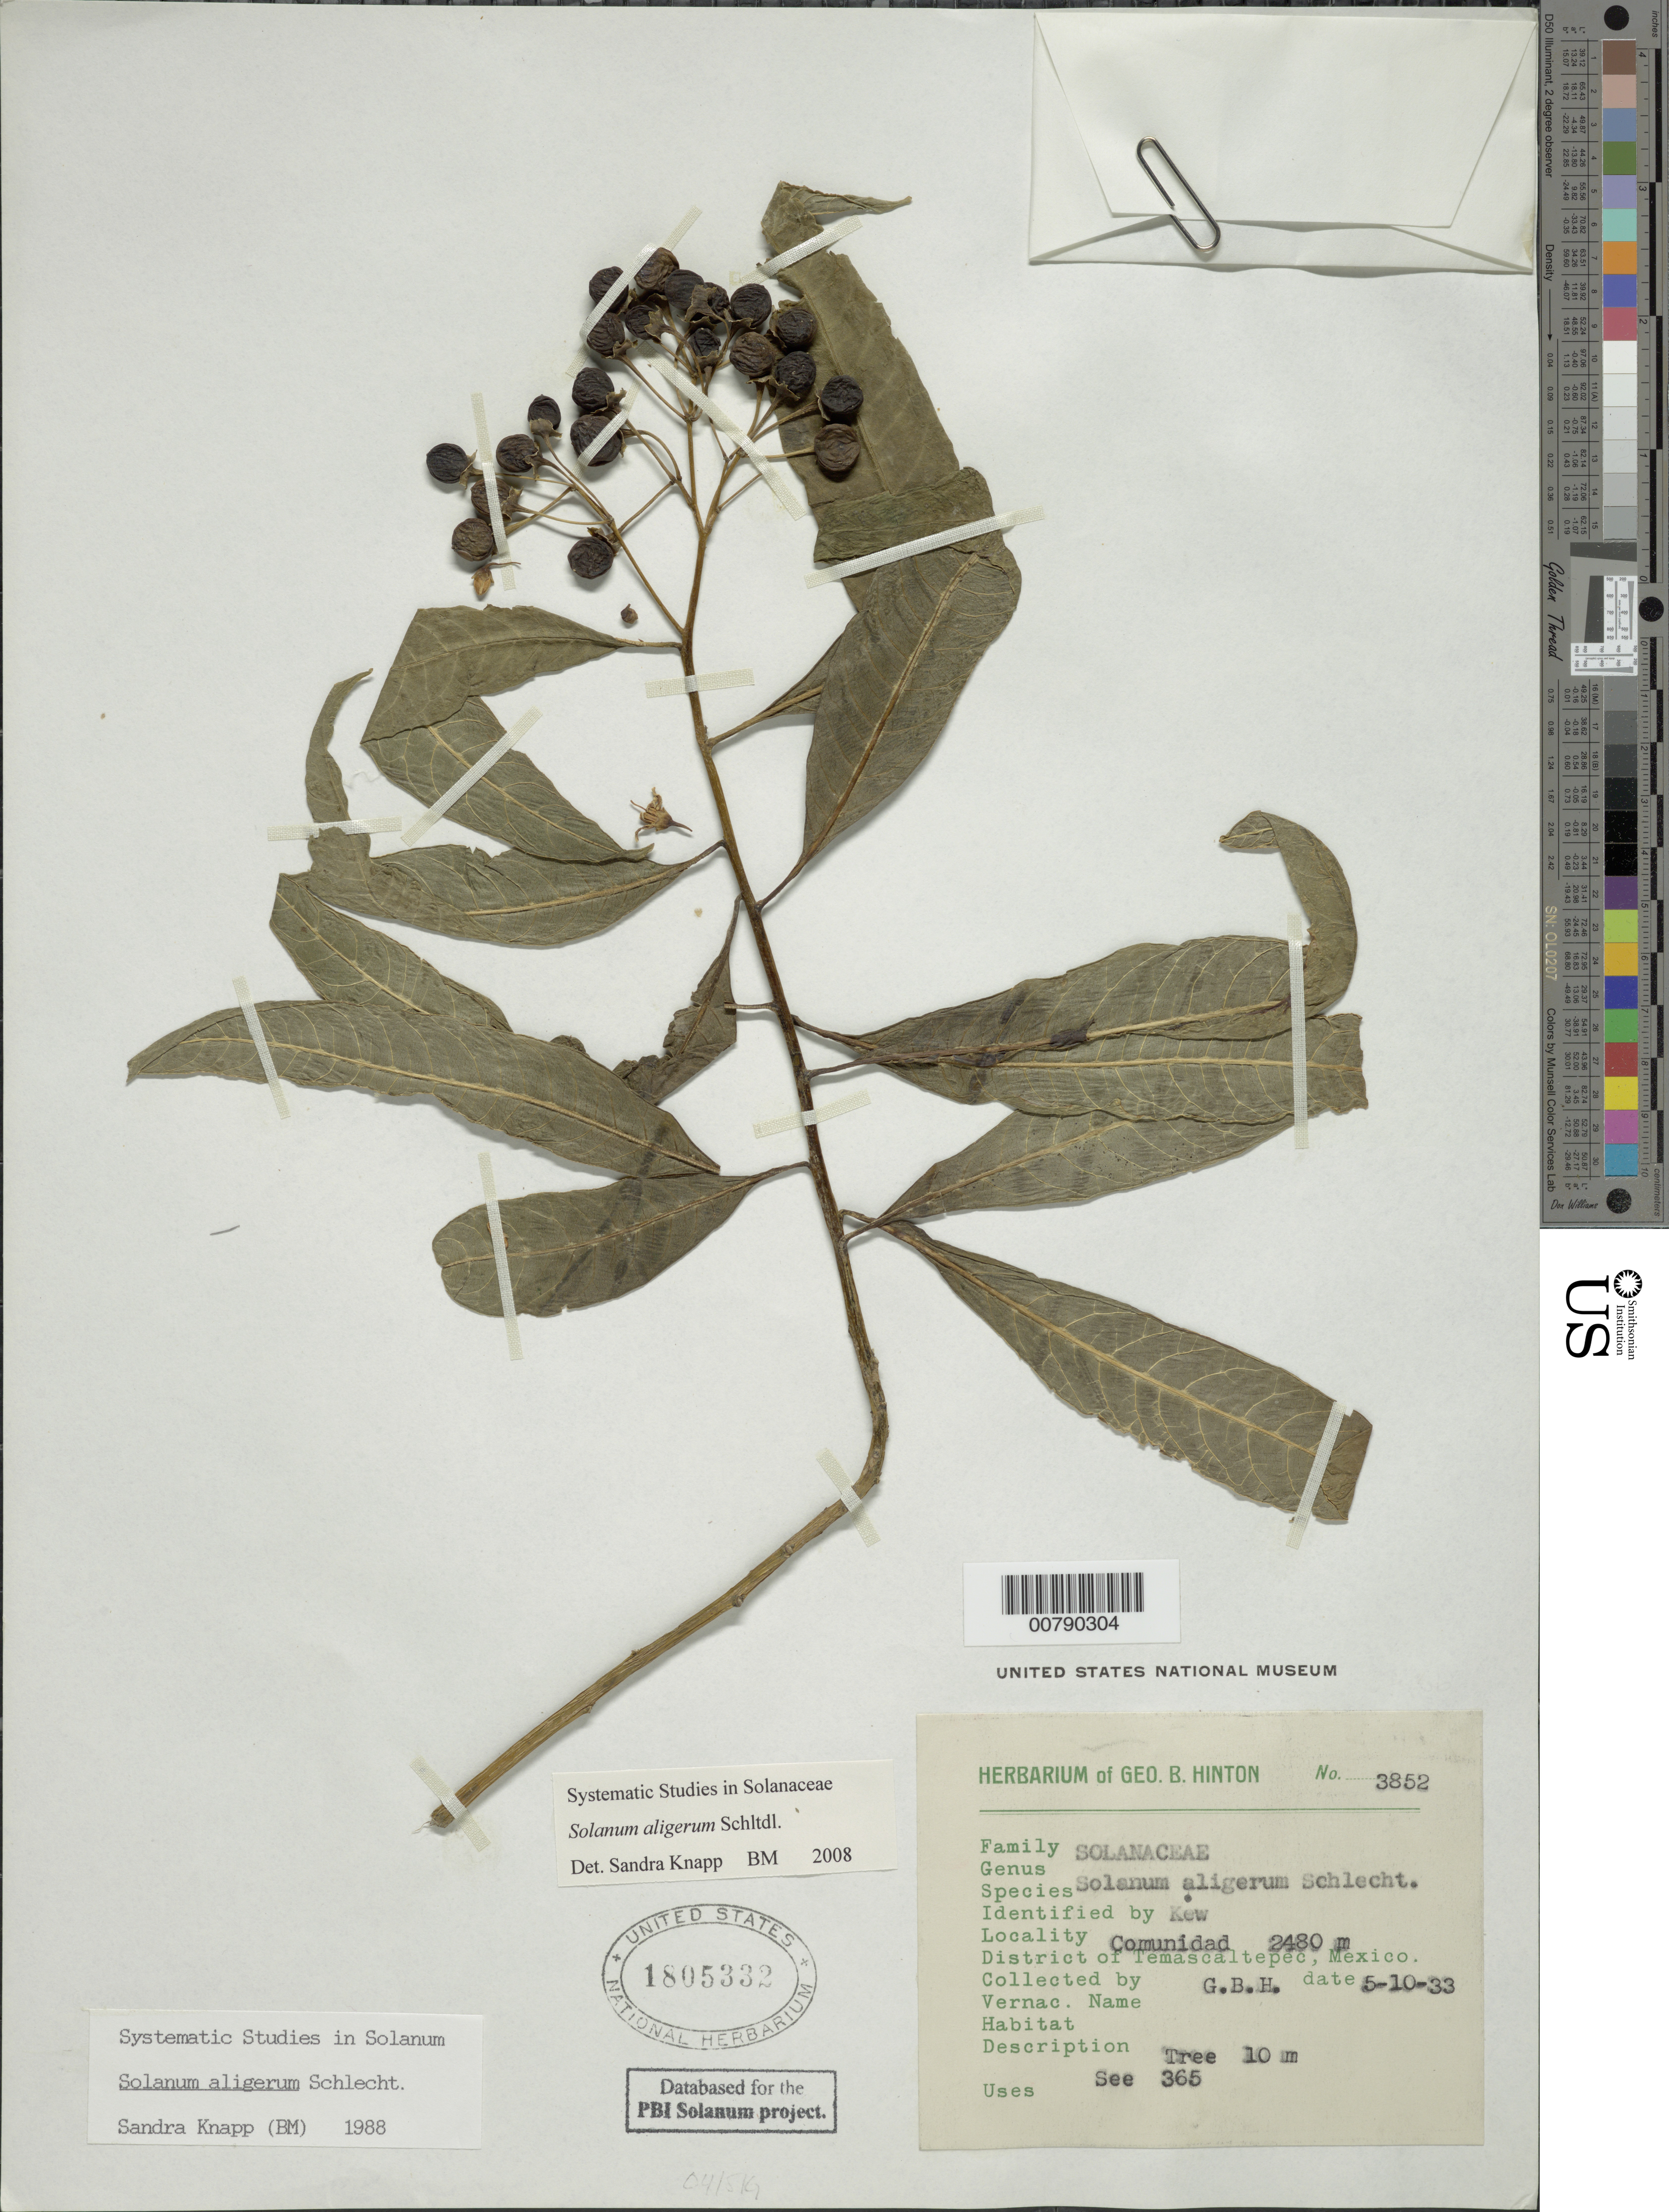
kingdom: Plantae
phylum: Tracheophyta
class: Magnoliopsida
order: Solanales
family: Solanaceae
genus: Solanum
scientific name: Solanum aligerum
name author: Schltdl.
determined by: Knapp, S. D.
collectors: G. B. Hinton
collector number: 3852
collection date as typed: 5 Oct 1933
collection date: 1933-10-05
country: Mexico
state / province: México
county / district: Temascaltepec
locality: Comunidad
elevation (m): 2480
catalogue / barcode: US 1805332